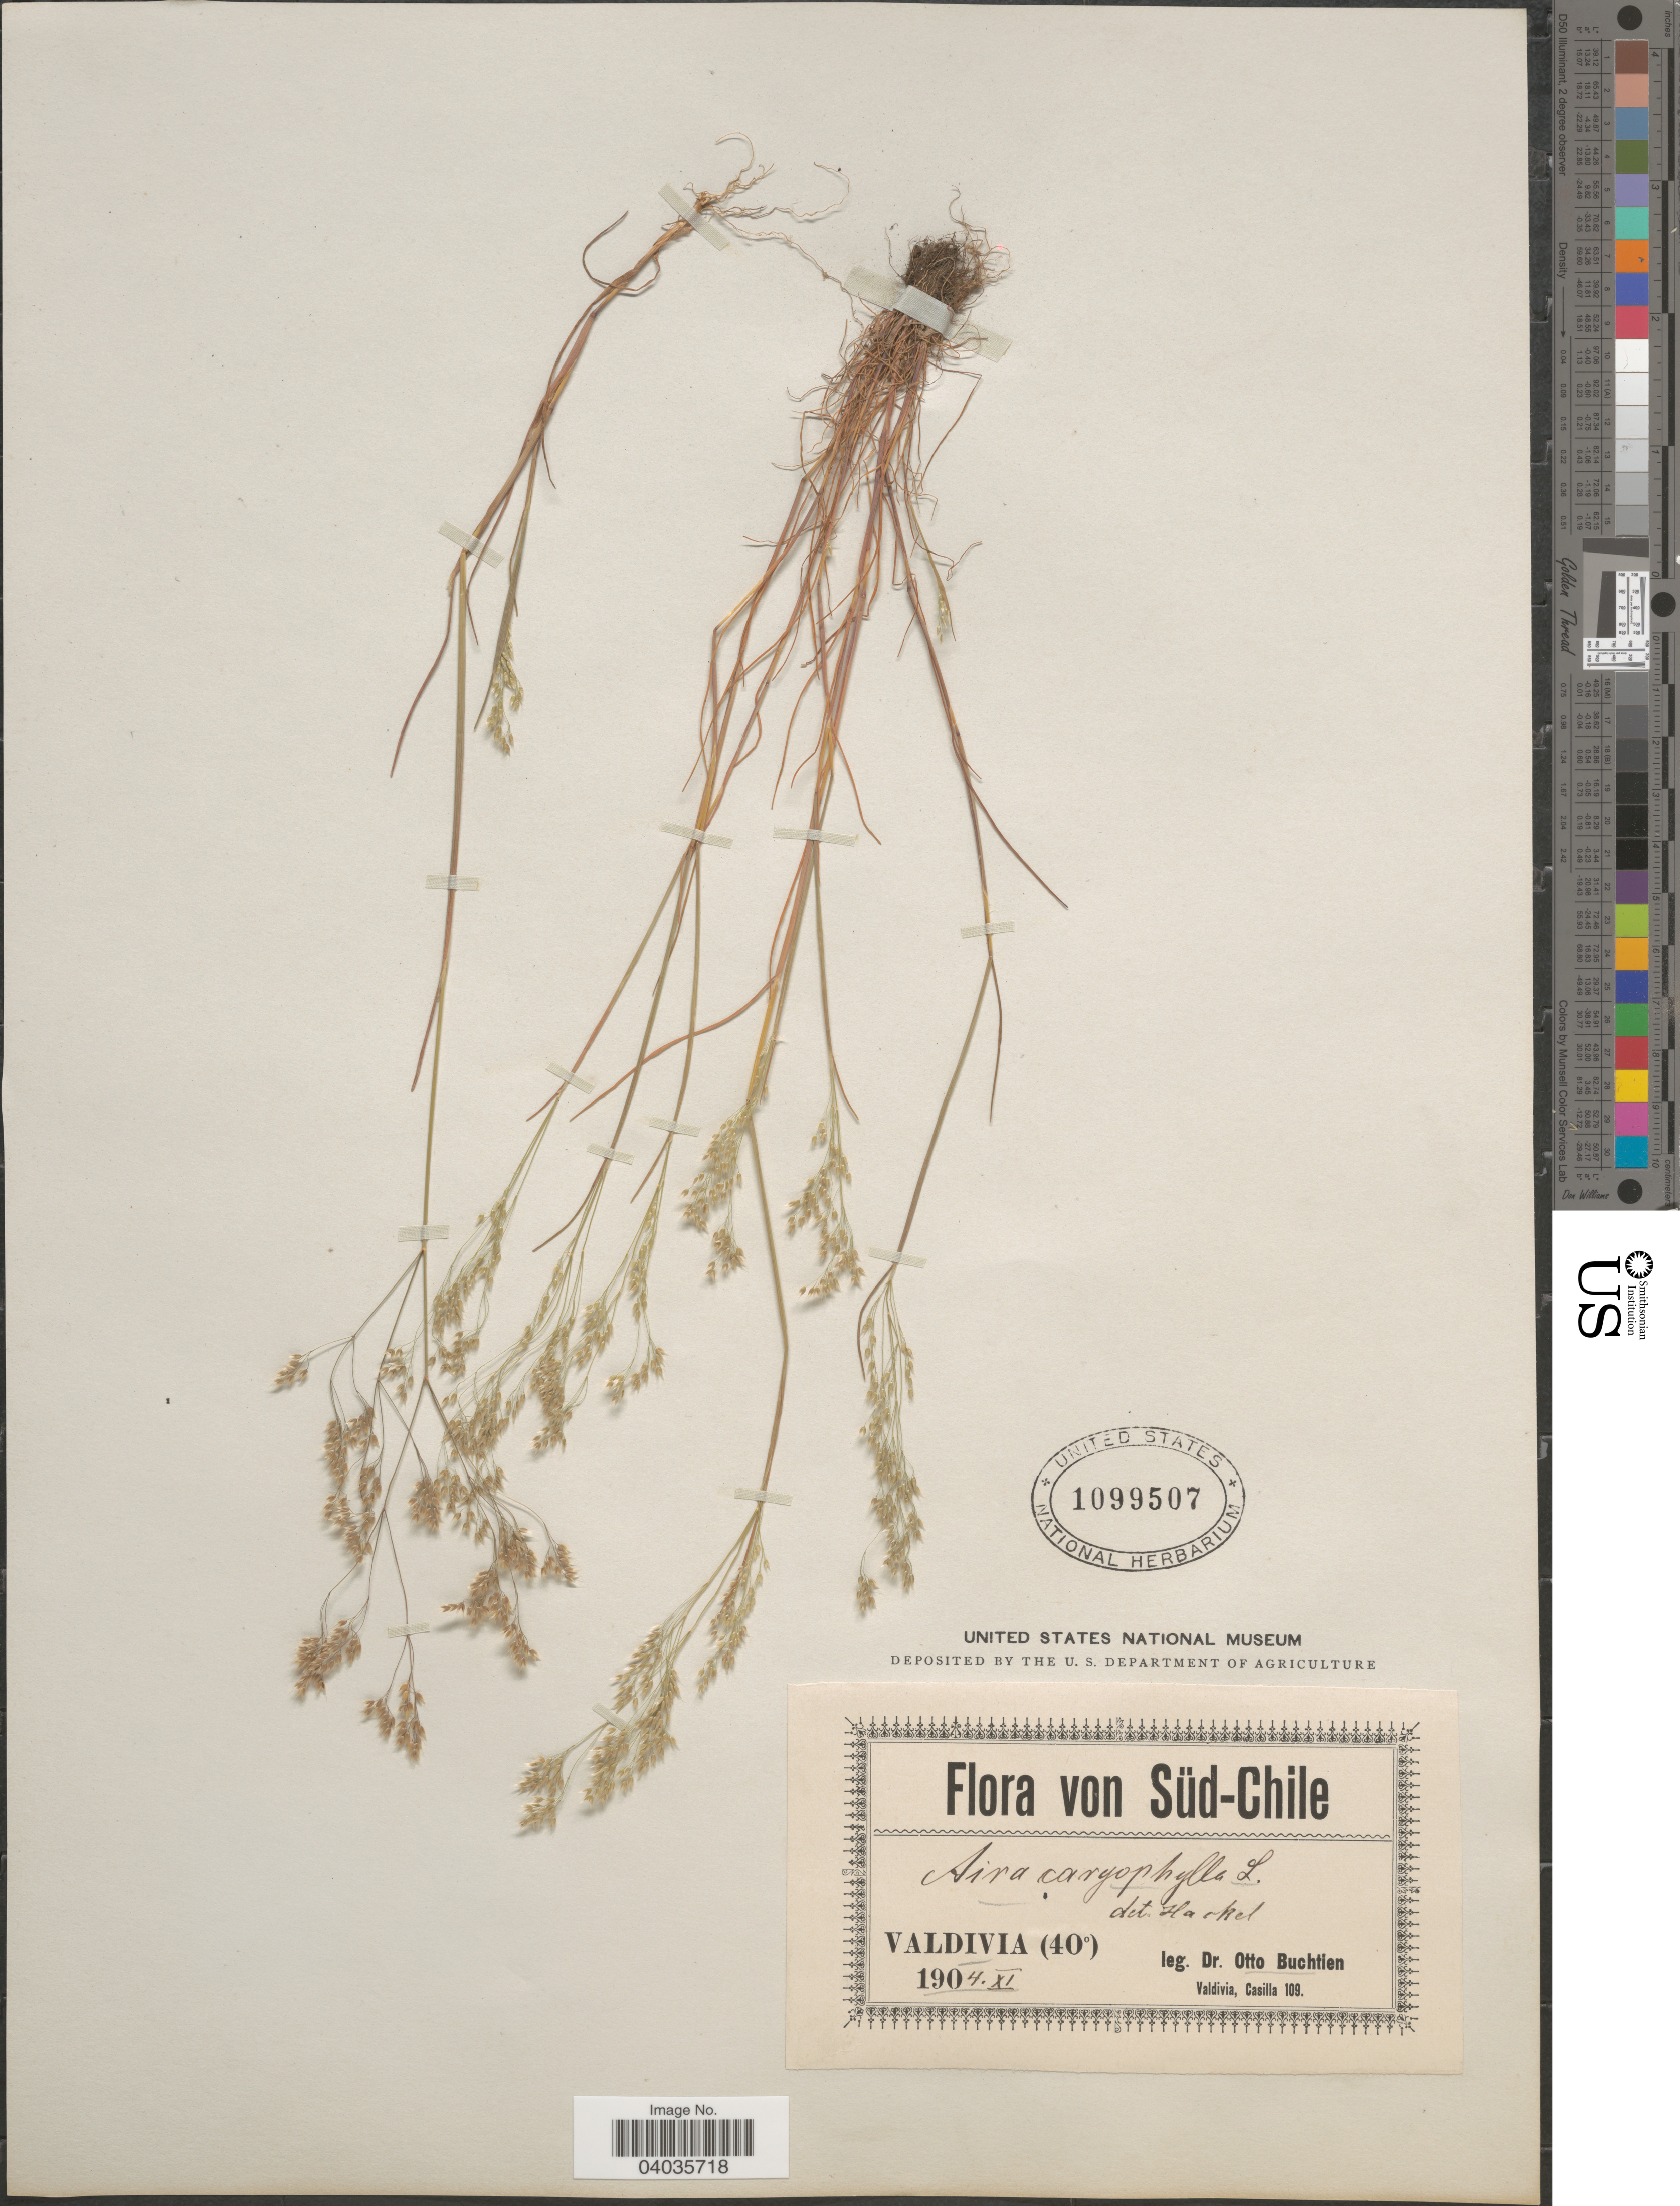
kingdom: Plantae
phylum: Tracheophyta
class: Liliopsida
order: Poales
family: Poaceae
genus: Aira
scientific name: Aira caryophyllea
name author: L.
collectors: O. Buchtien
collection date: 1904-11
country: Chile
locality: Süd-Chile. Valdivia (40°).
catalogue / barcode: US 1099507